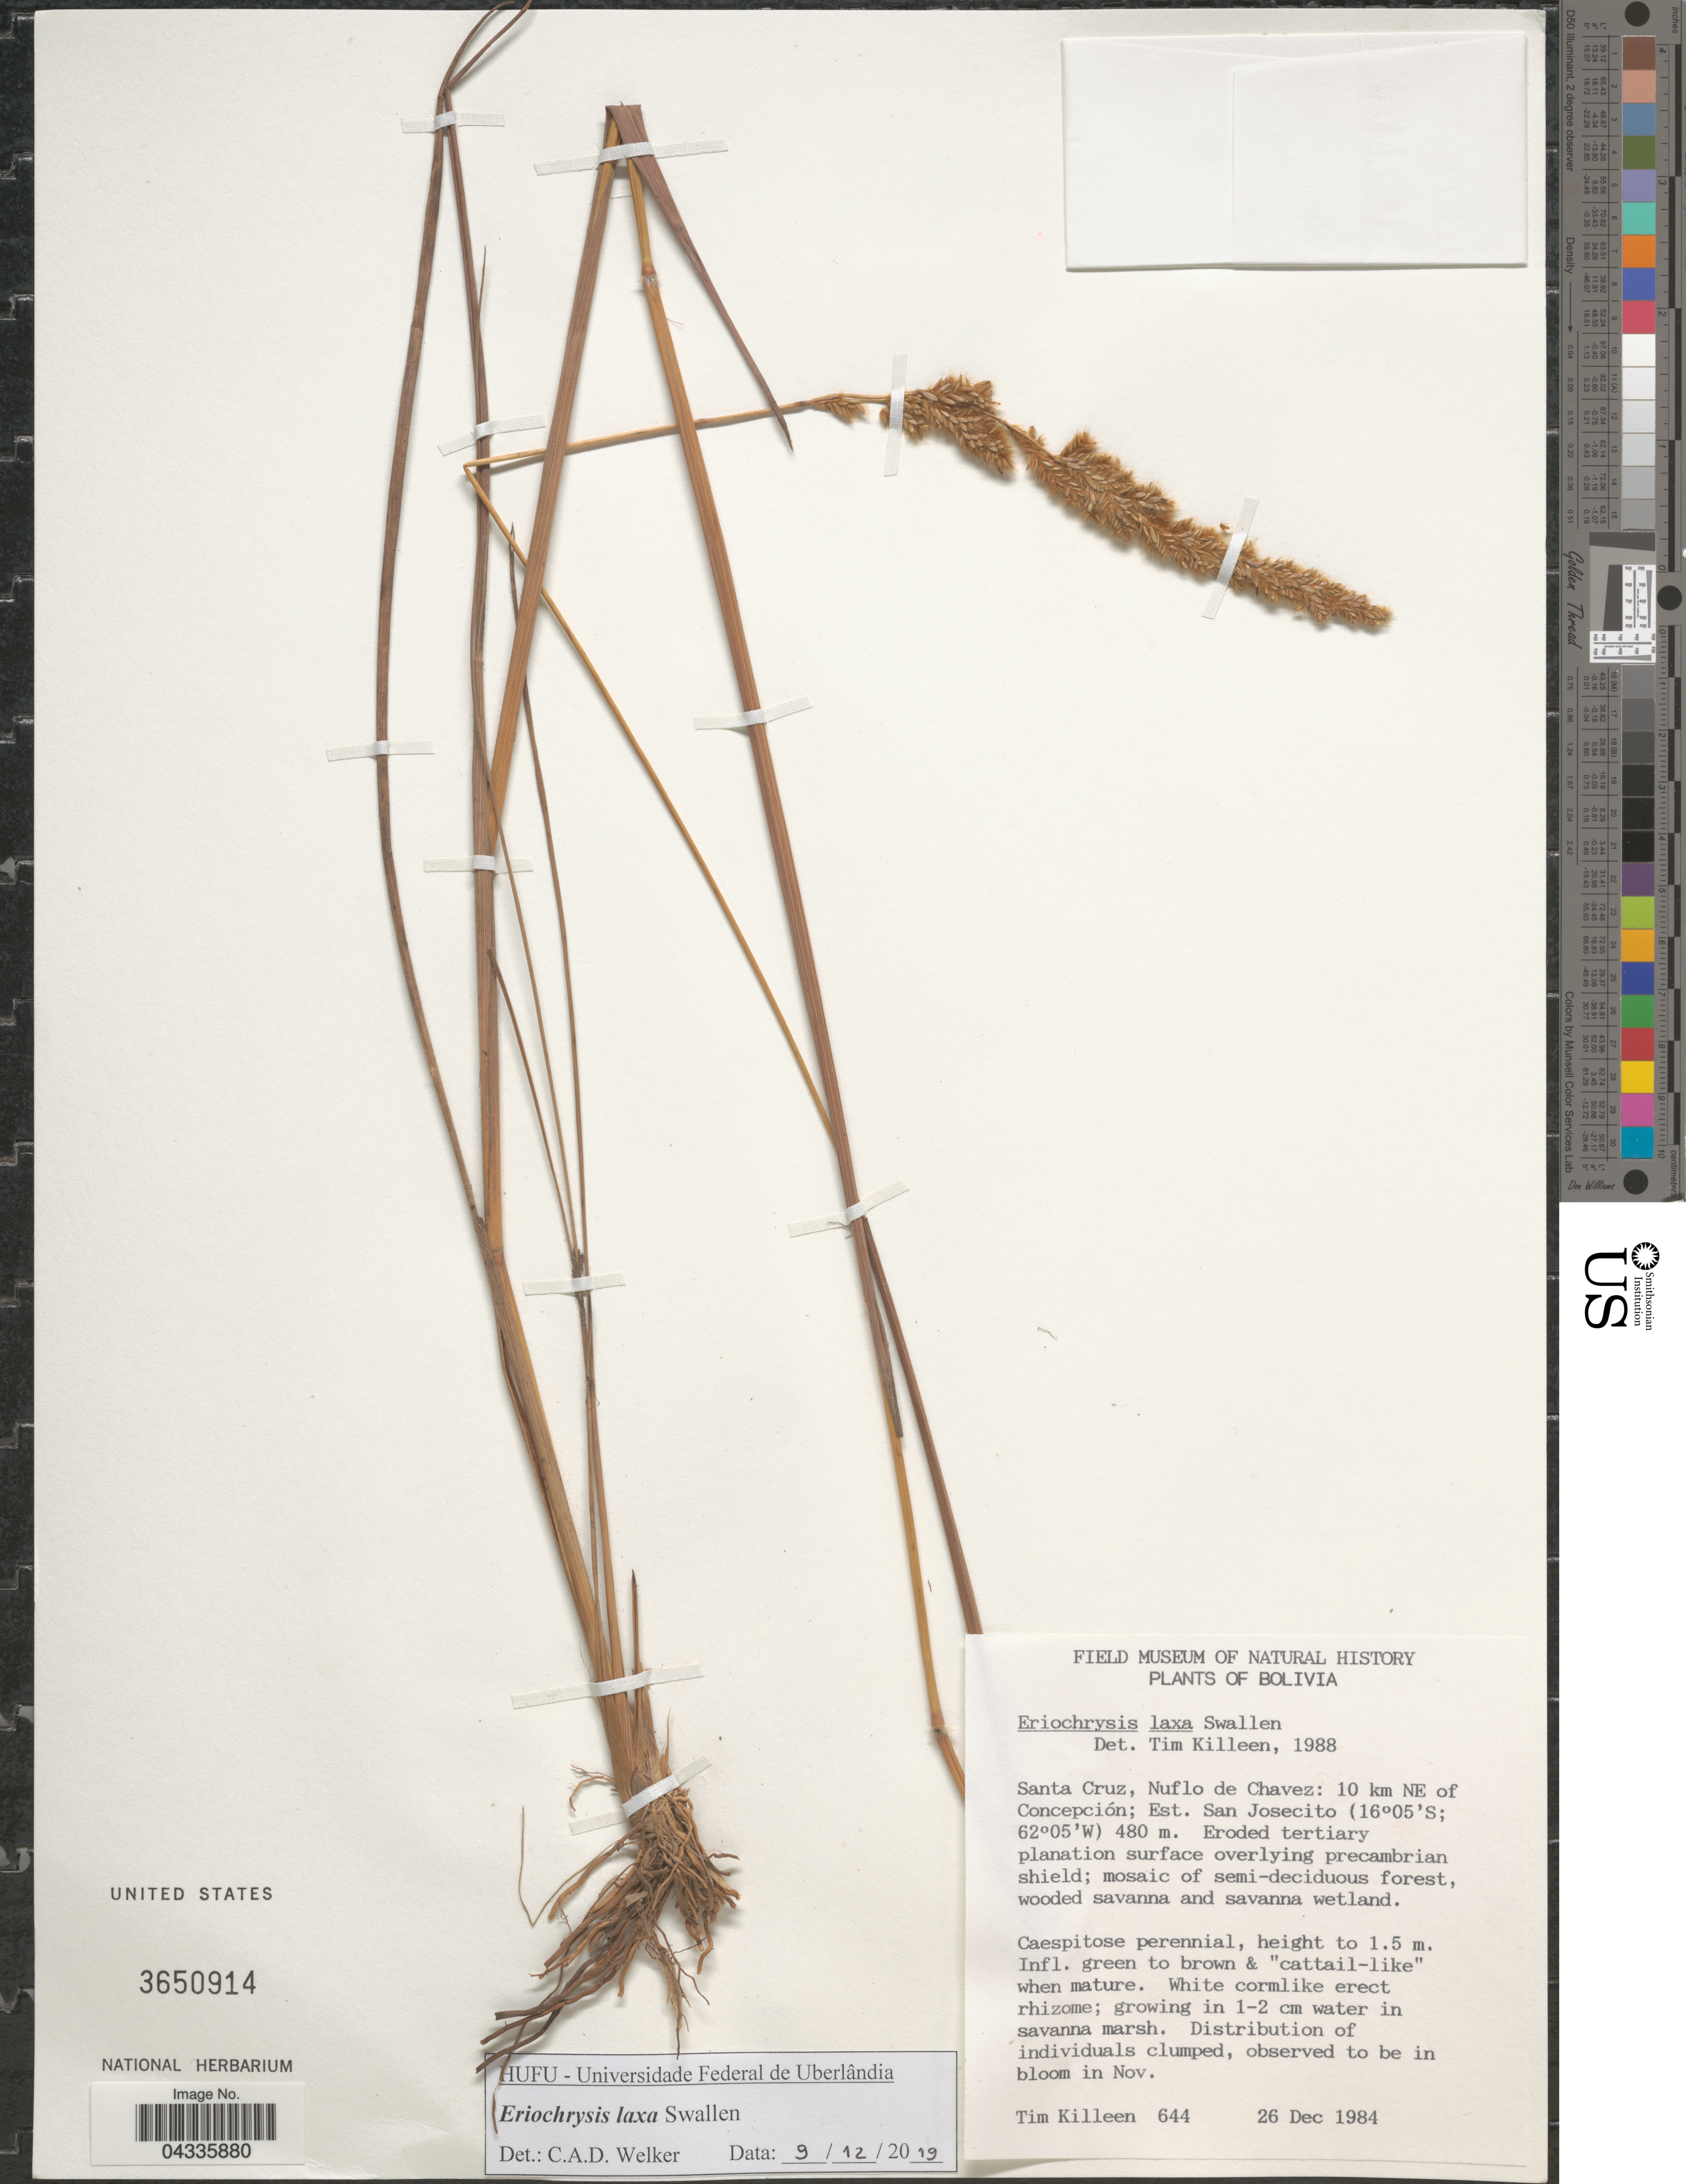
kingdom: Plantae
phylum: Tracheophyta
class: Liliopsida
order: Poales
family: Poaceae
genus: Eriochrysis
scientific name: Eriochrysis laxa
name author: Swallen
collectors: T. J. Killeen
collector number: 644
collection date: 1984-12-26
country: Bolivia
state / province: Santa Cruz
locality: Nuflo de Chavez: 10 km NE of Concepción.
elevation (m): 480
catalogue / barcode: US 3650914